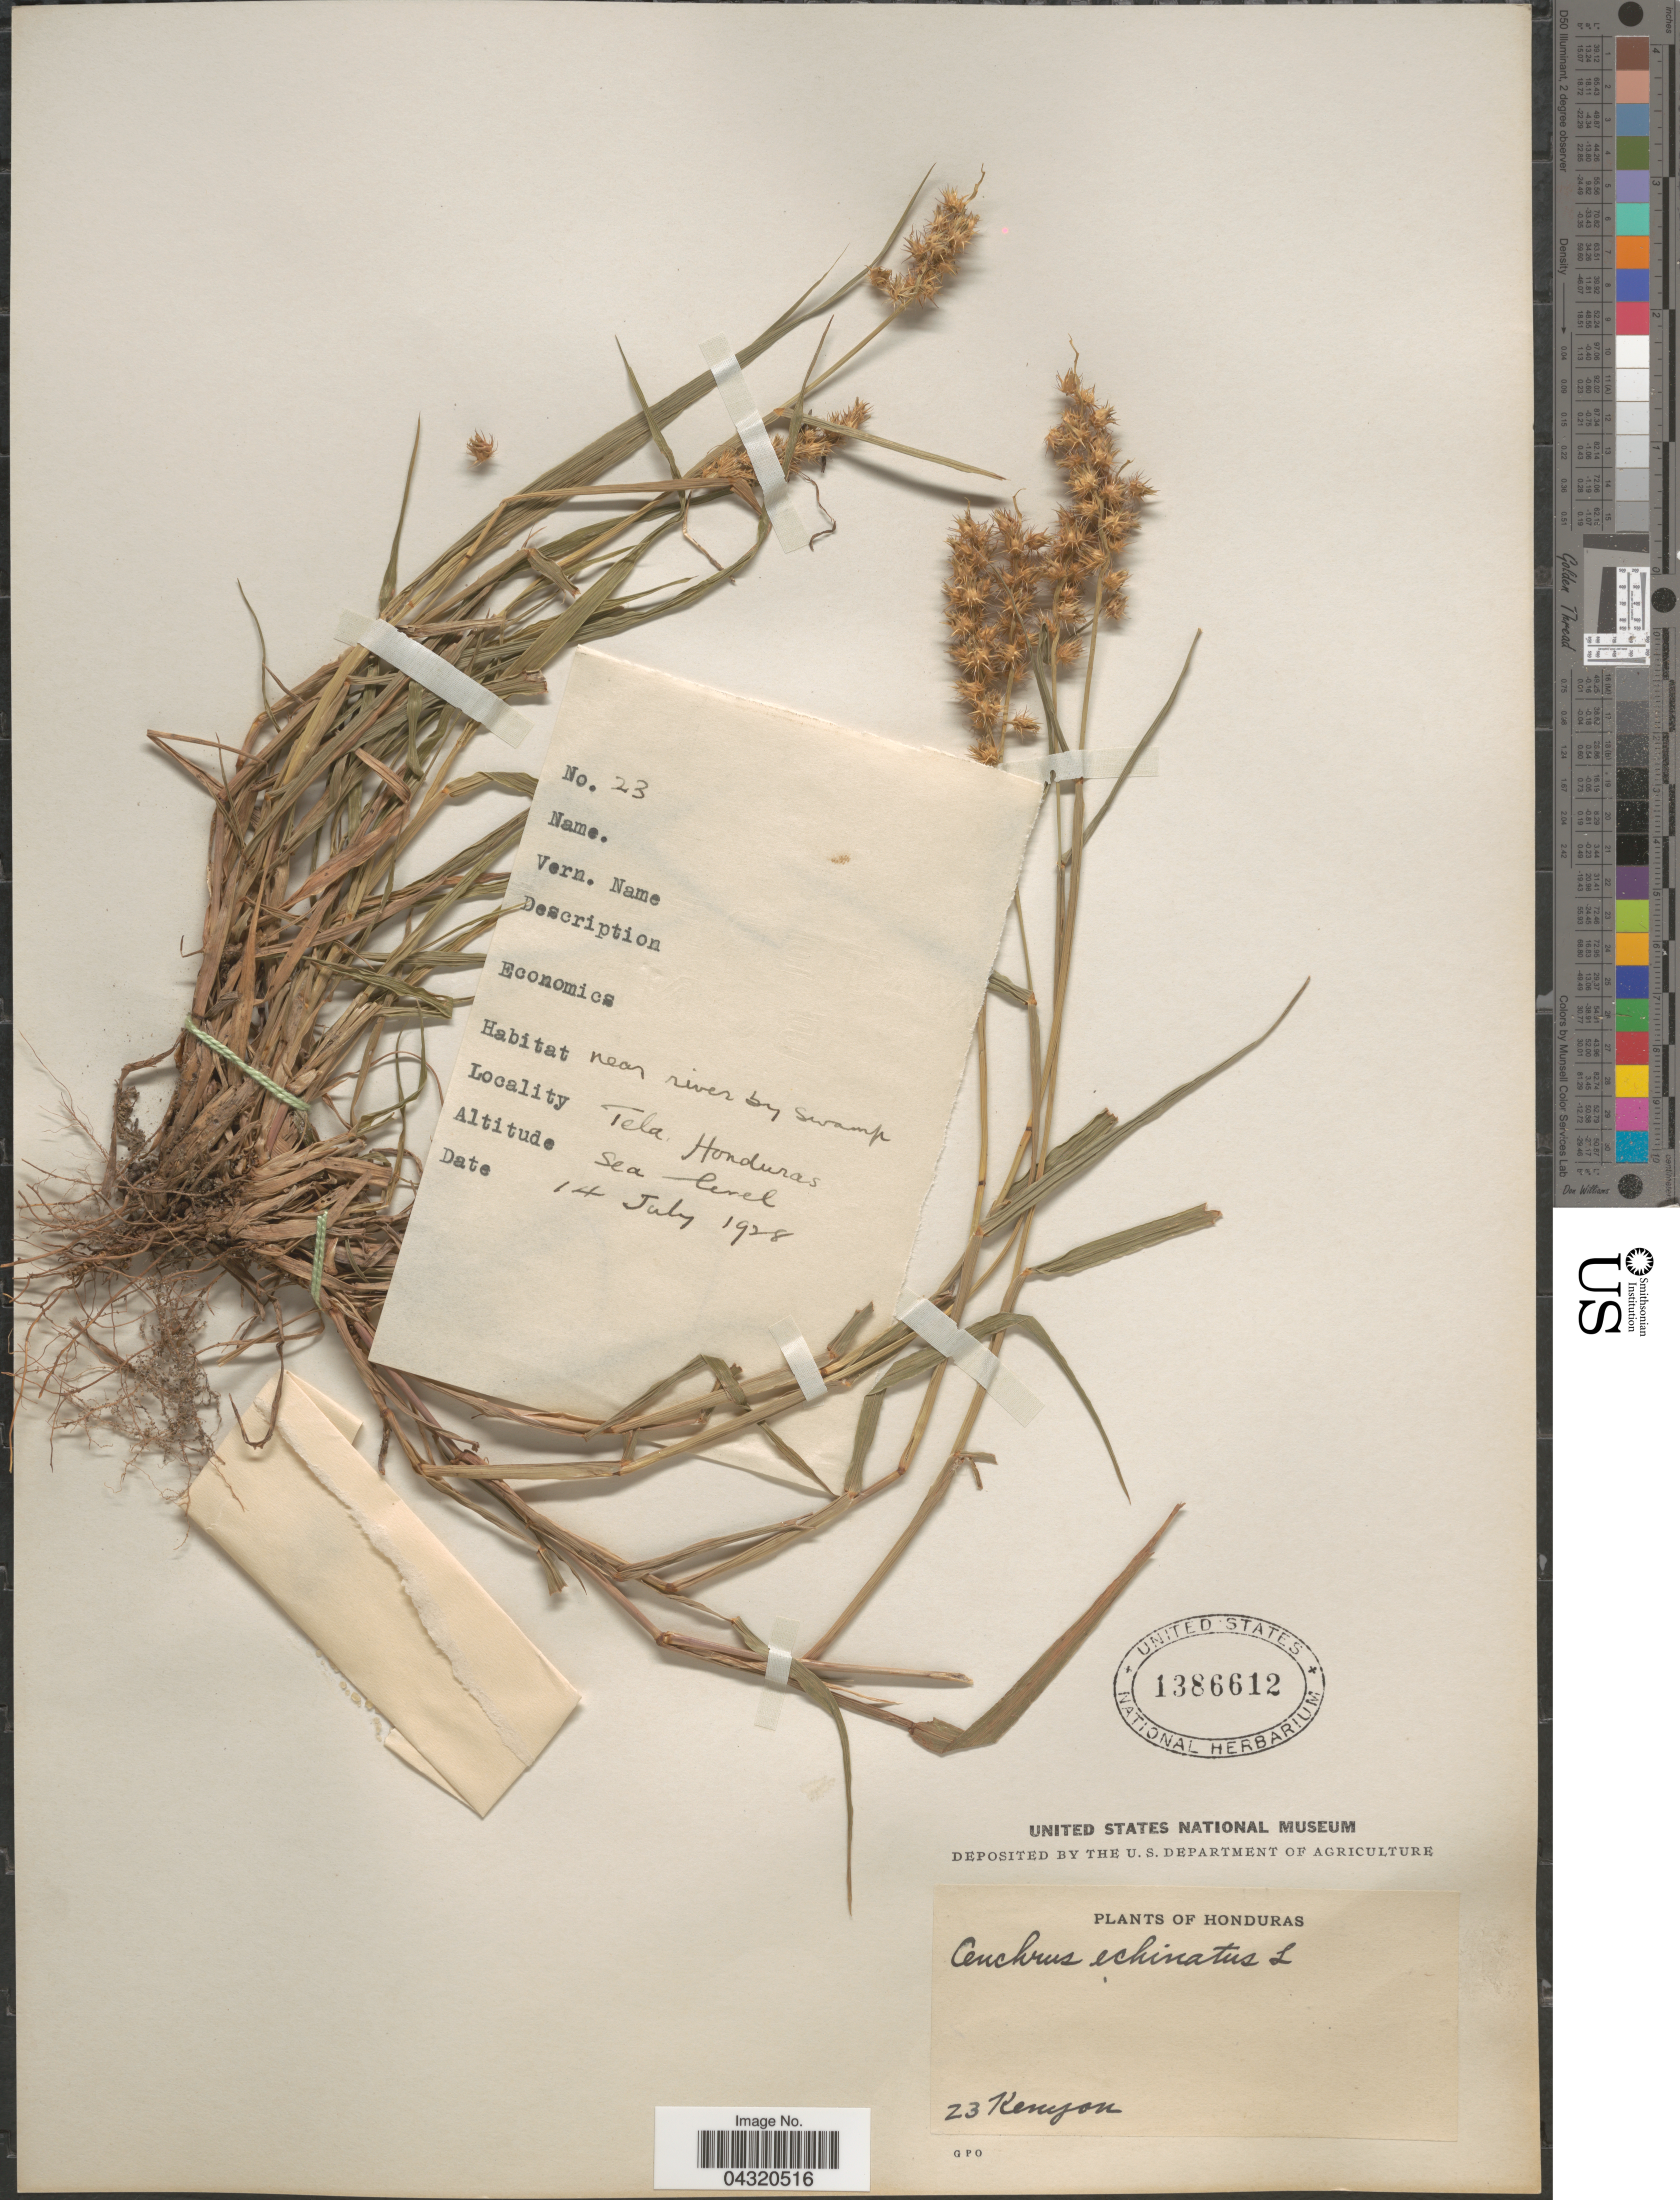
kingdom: Plantae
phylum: Tracheophyta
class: Liliopsida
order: Poales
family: Poaceae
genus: Cenchrus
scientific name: Cenchrus echinatus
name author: L.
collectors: Kenyon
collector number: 23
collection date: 1928-07-14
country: Honduras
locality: Tela.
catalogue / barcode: US 1386612